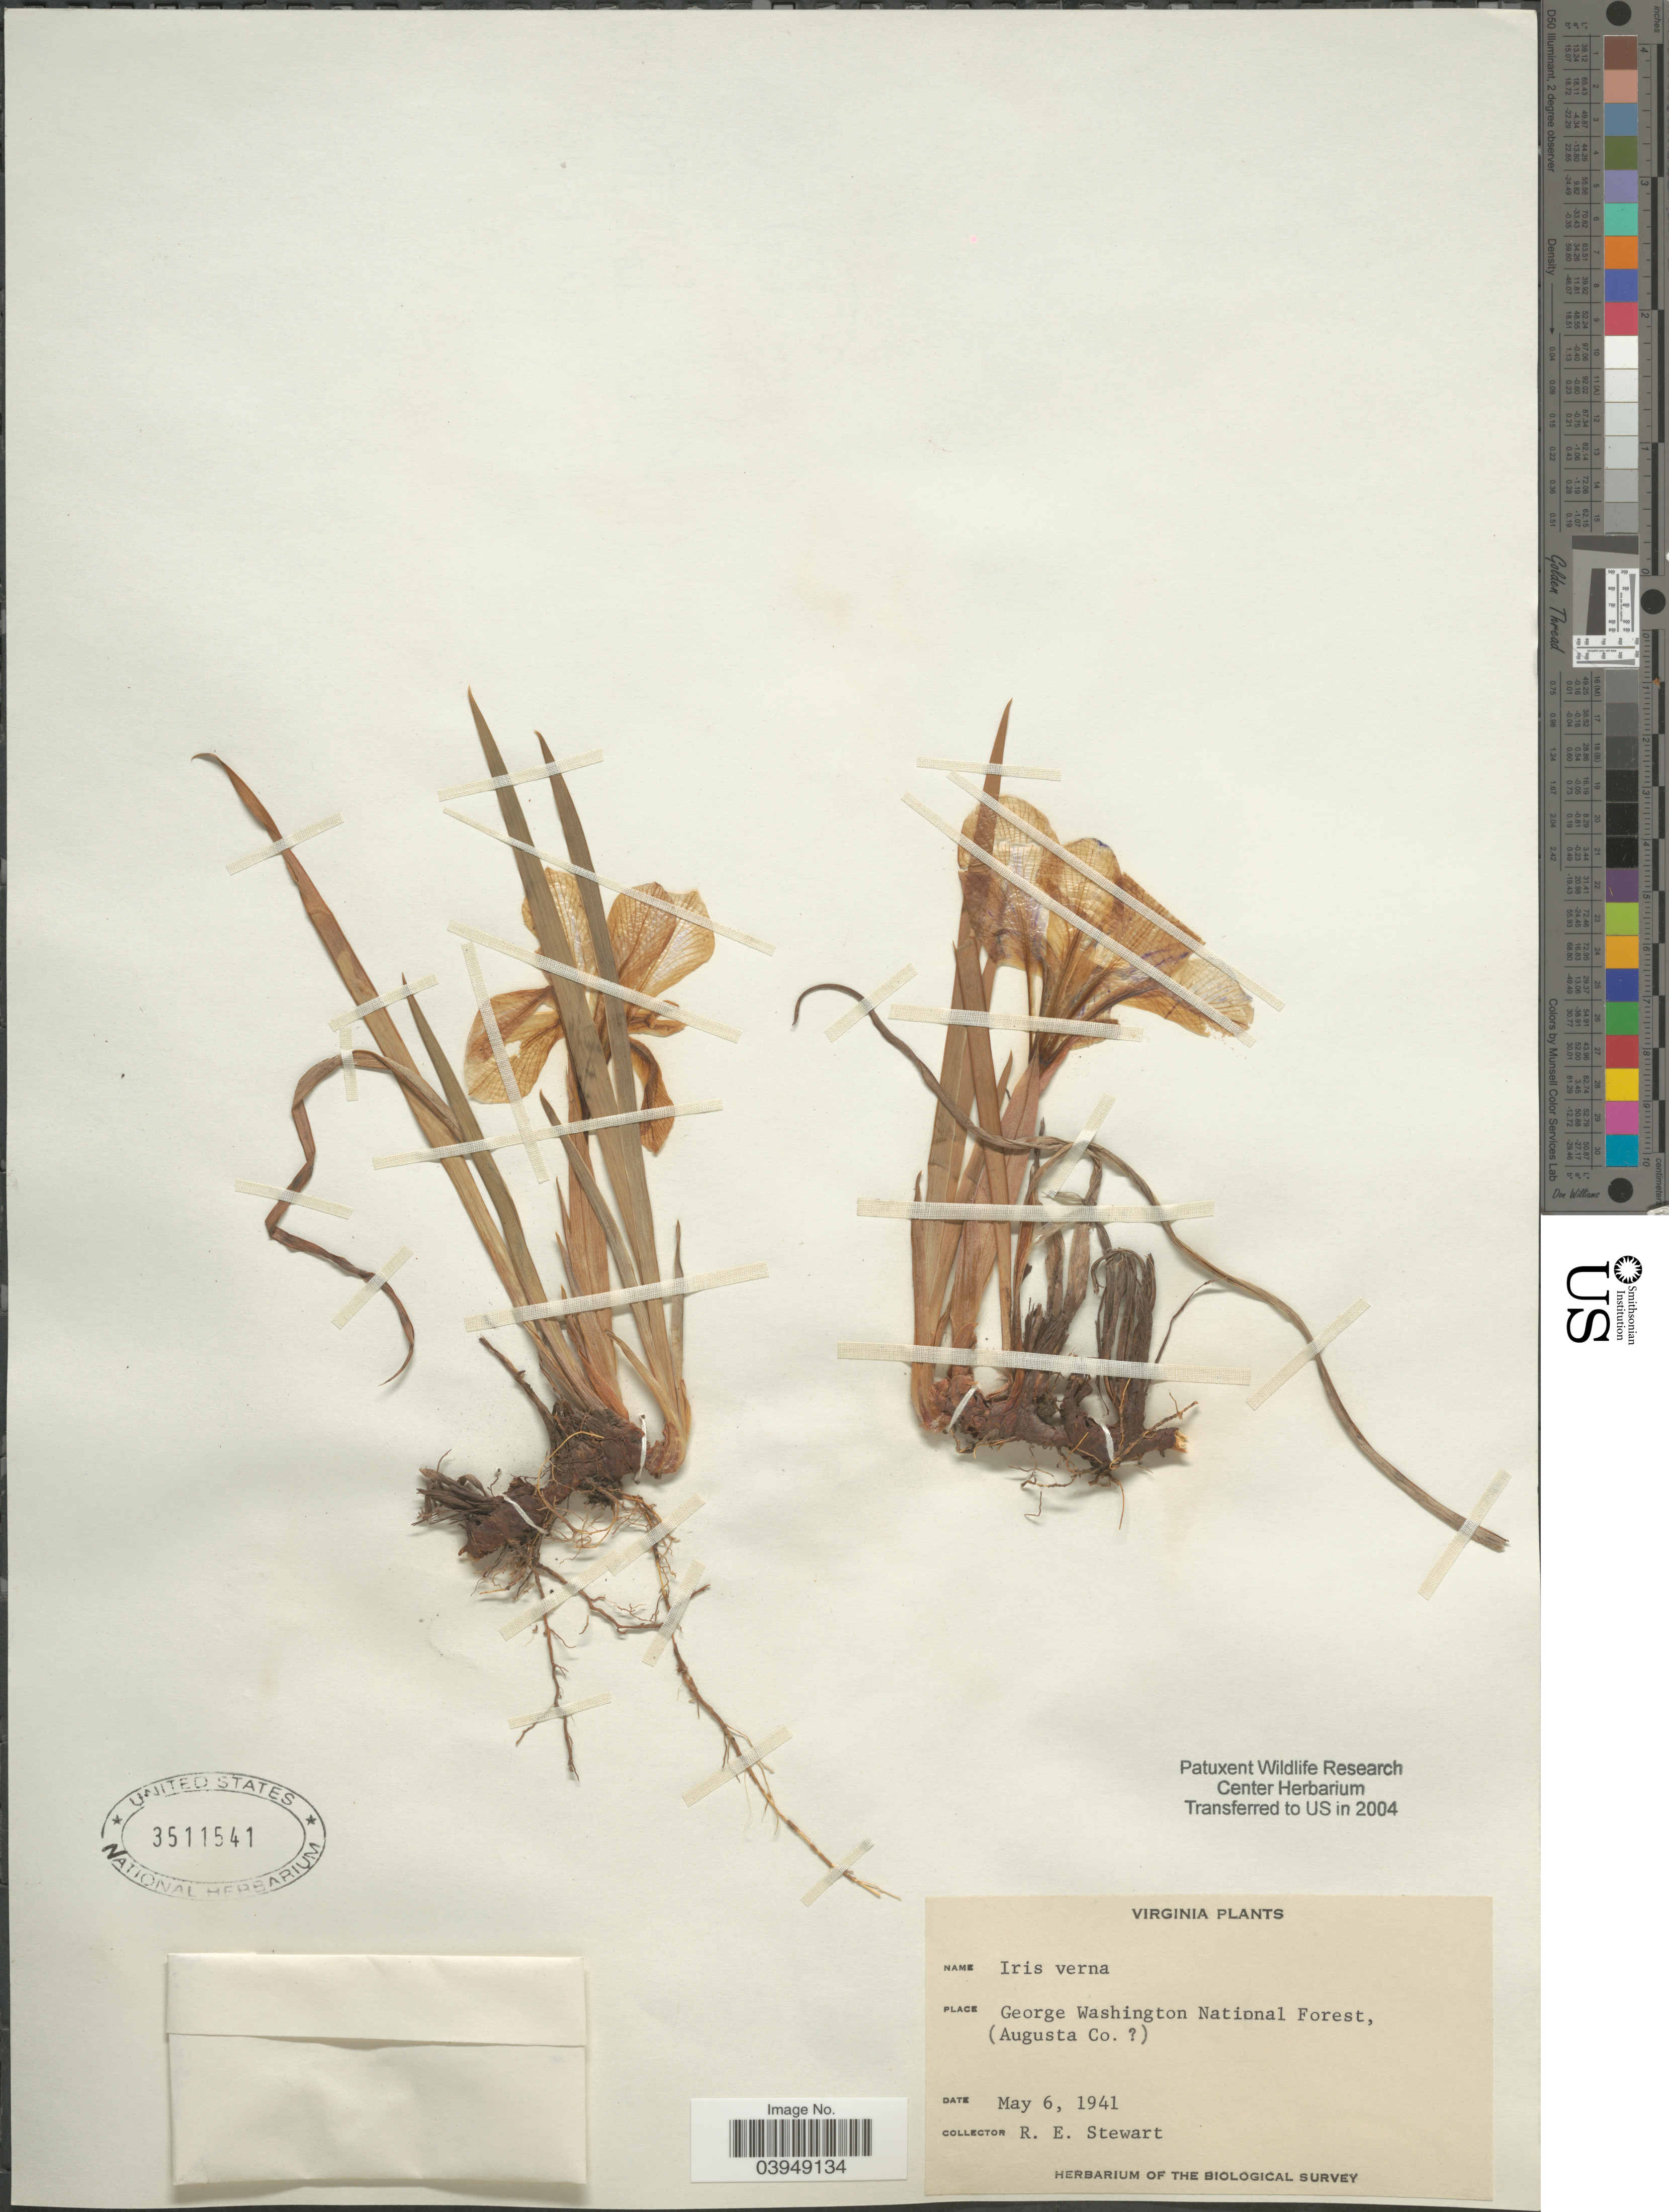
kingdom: Plantae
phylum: Tracheophyta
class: Liliopsida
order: Asparagales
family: Iridaceae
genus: Iris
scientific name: Iris verna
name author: L.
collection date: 1941-05-06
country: United States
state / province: Virginia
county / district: Augusta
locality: George Washington National Forest, (Augusta Co. [unsure placement]).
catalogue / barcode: US 3511541